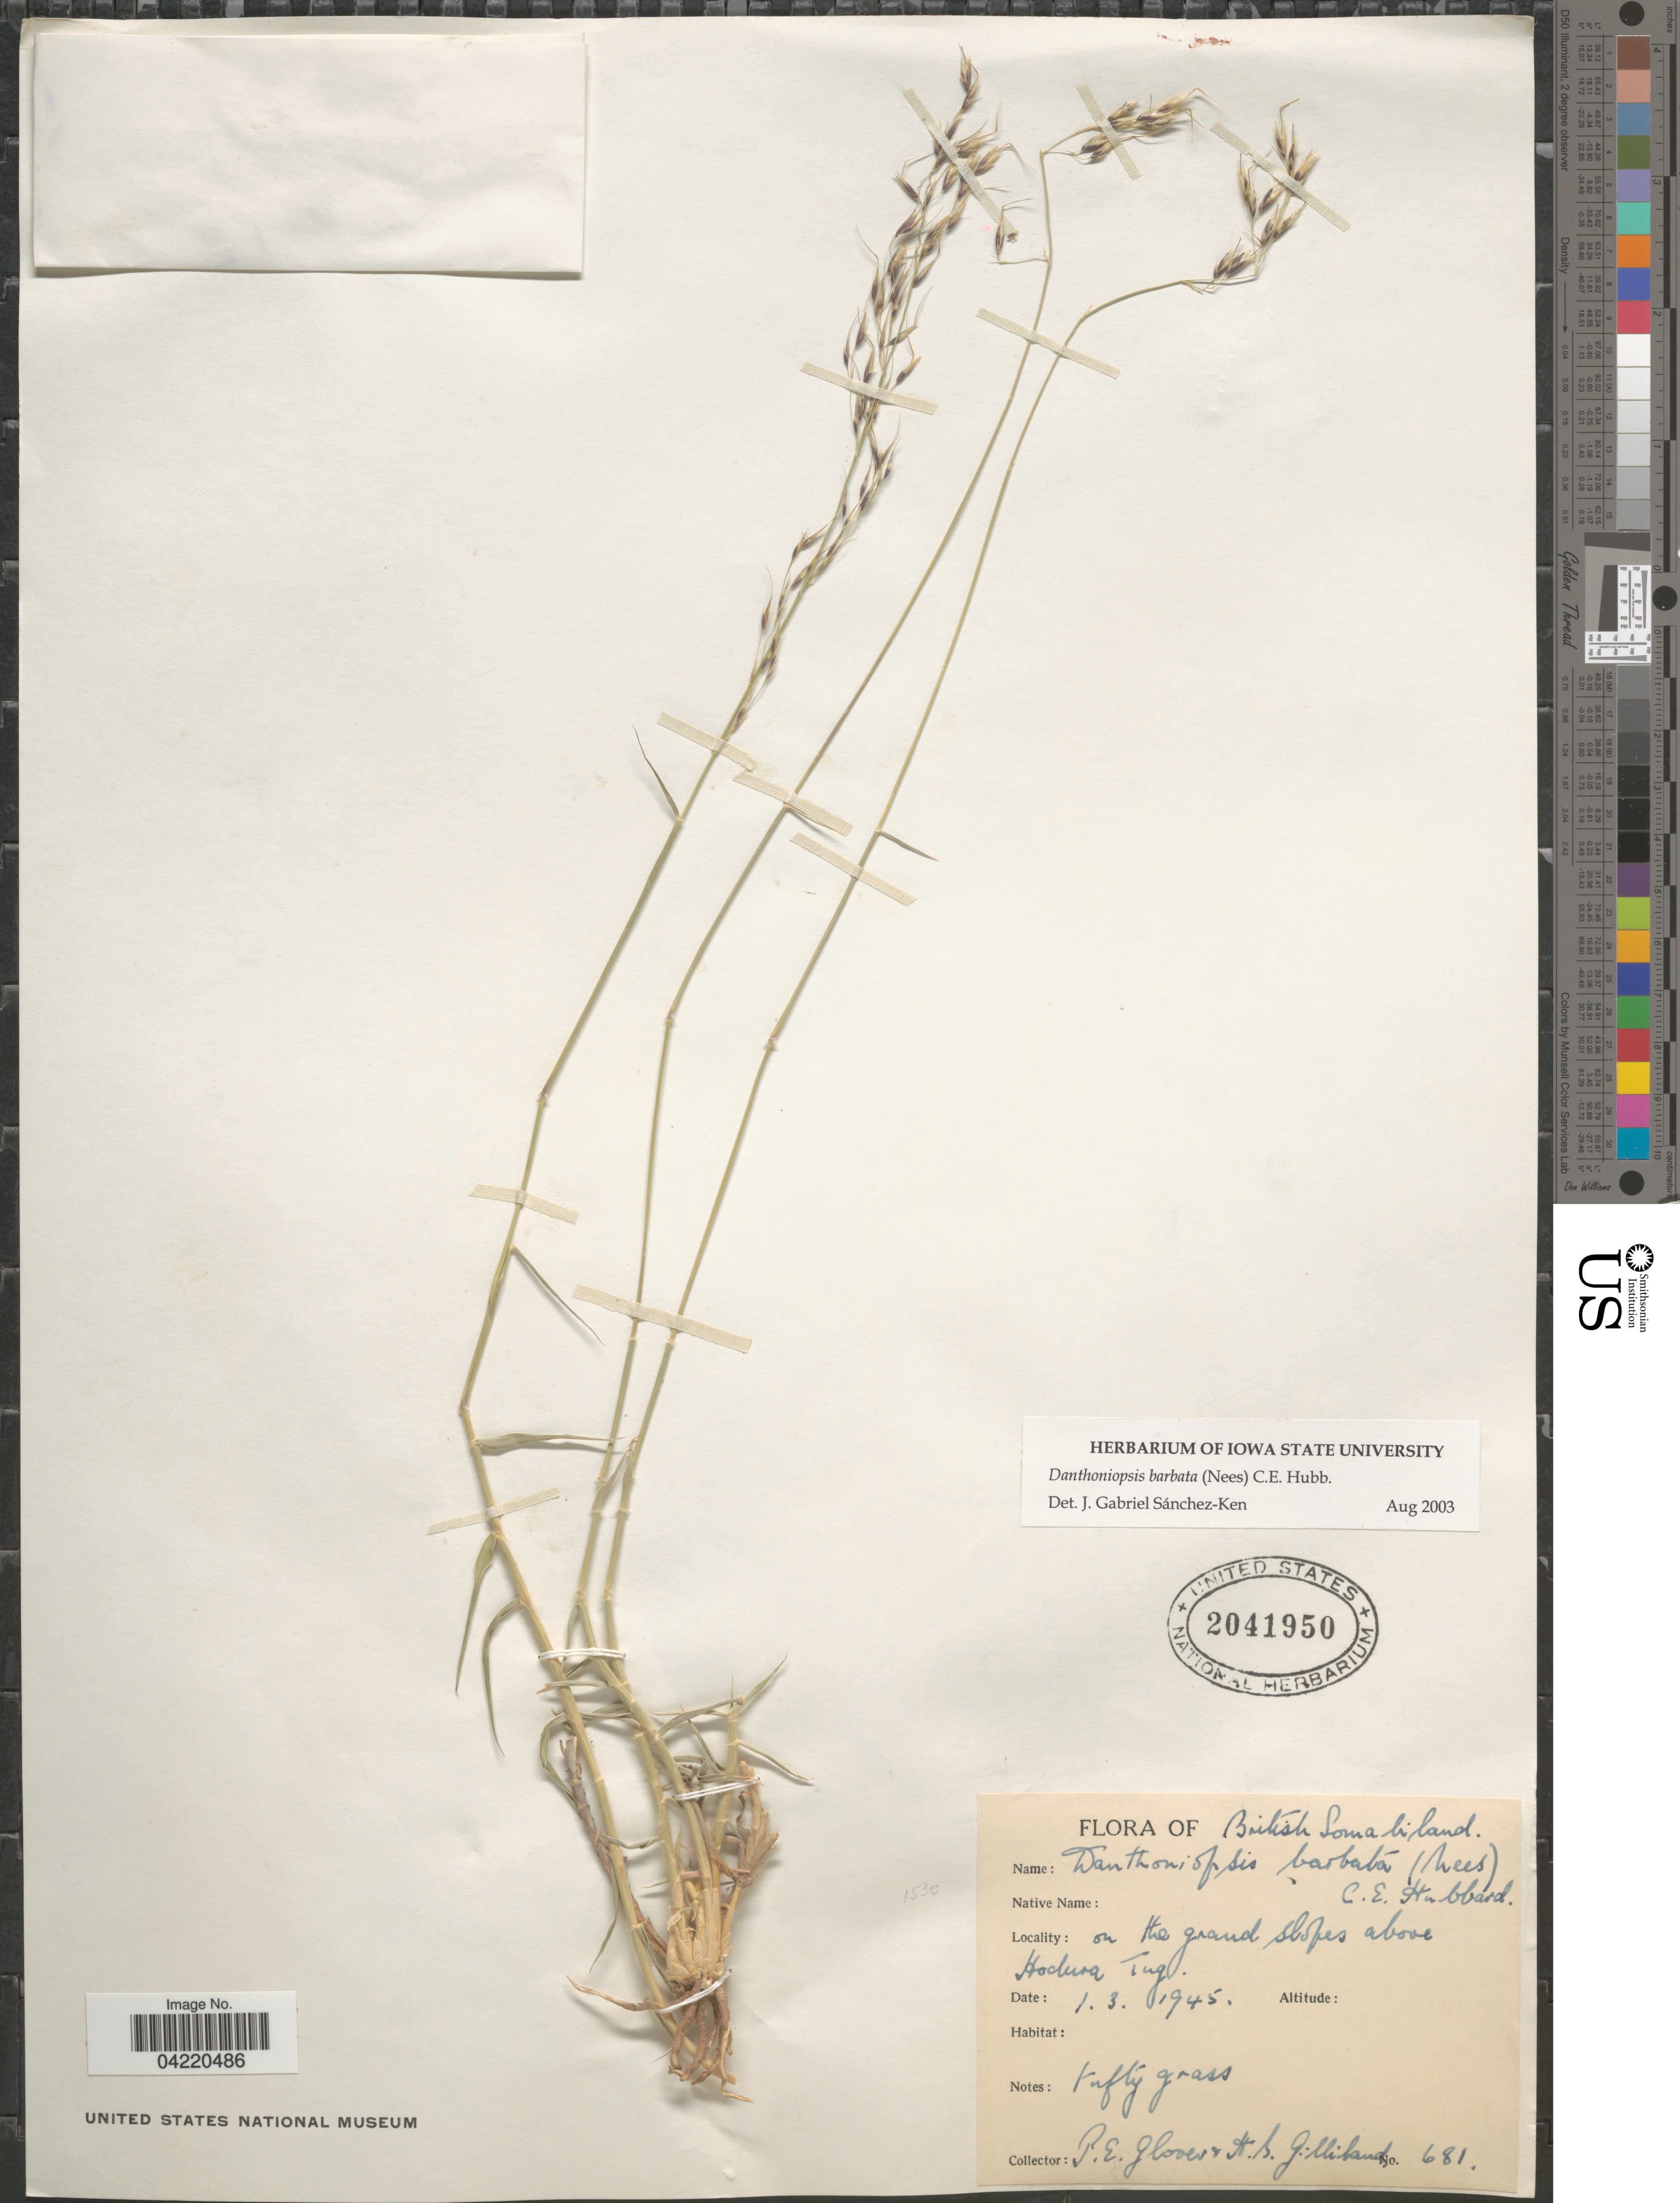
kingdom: Plantae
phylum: Tracheophyta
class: Liliopsida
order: Poales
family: Poaceae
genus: Danthoniopsis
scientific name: Danthoniopsis barbata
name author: (Nees) C. E. Hubb.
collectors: P. Glover & H. Gilliland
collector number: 681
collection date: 1945-03-01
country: Somalia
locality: British Somaliland. On the grand slopes above Hodura Tug.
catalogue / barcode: US 2041950